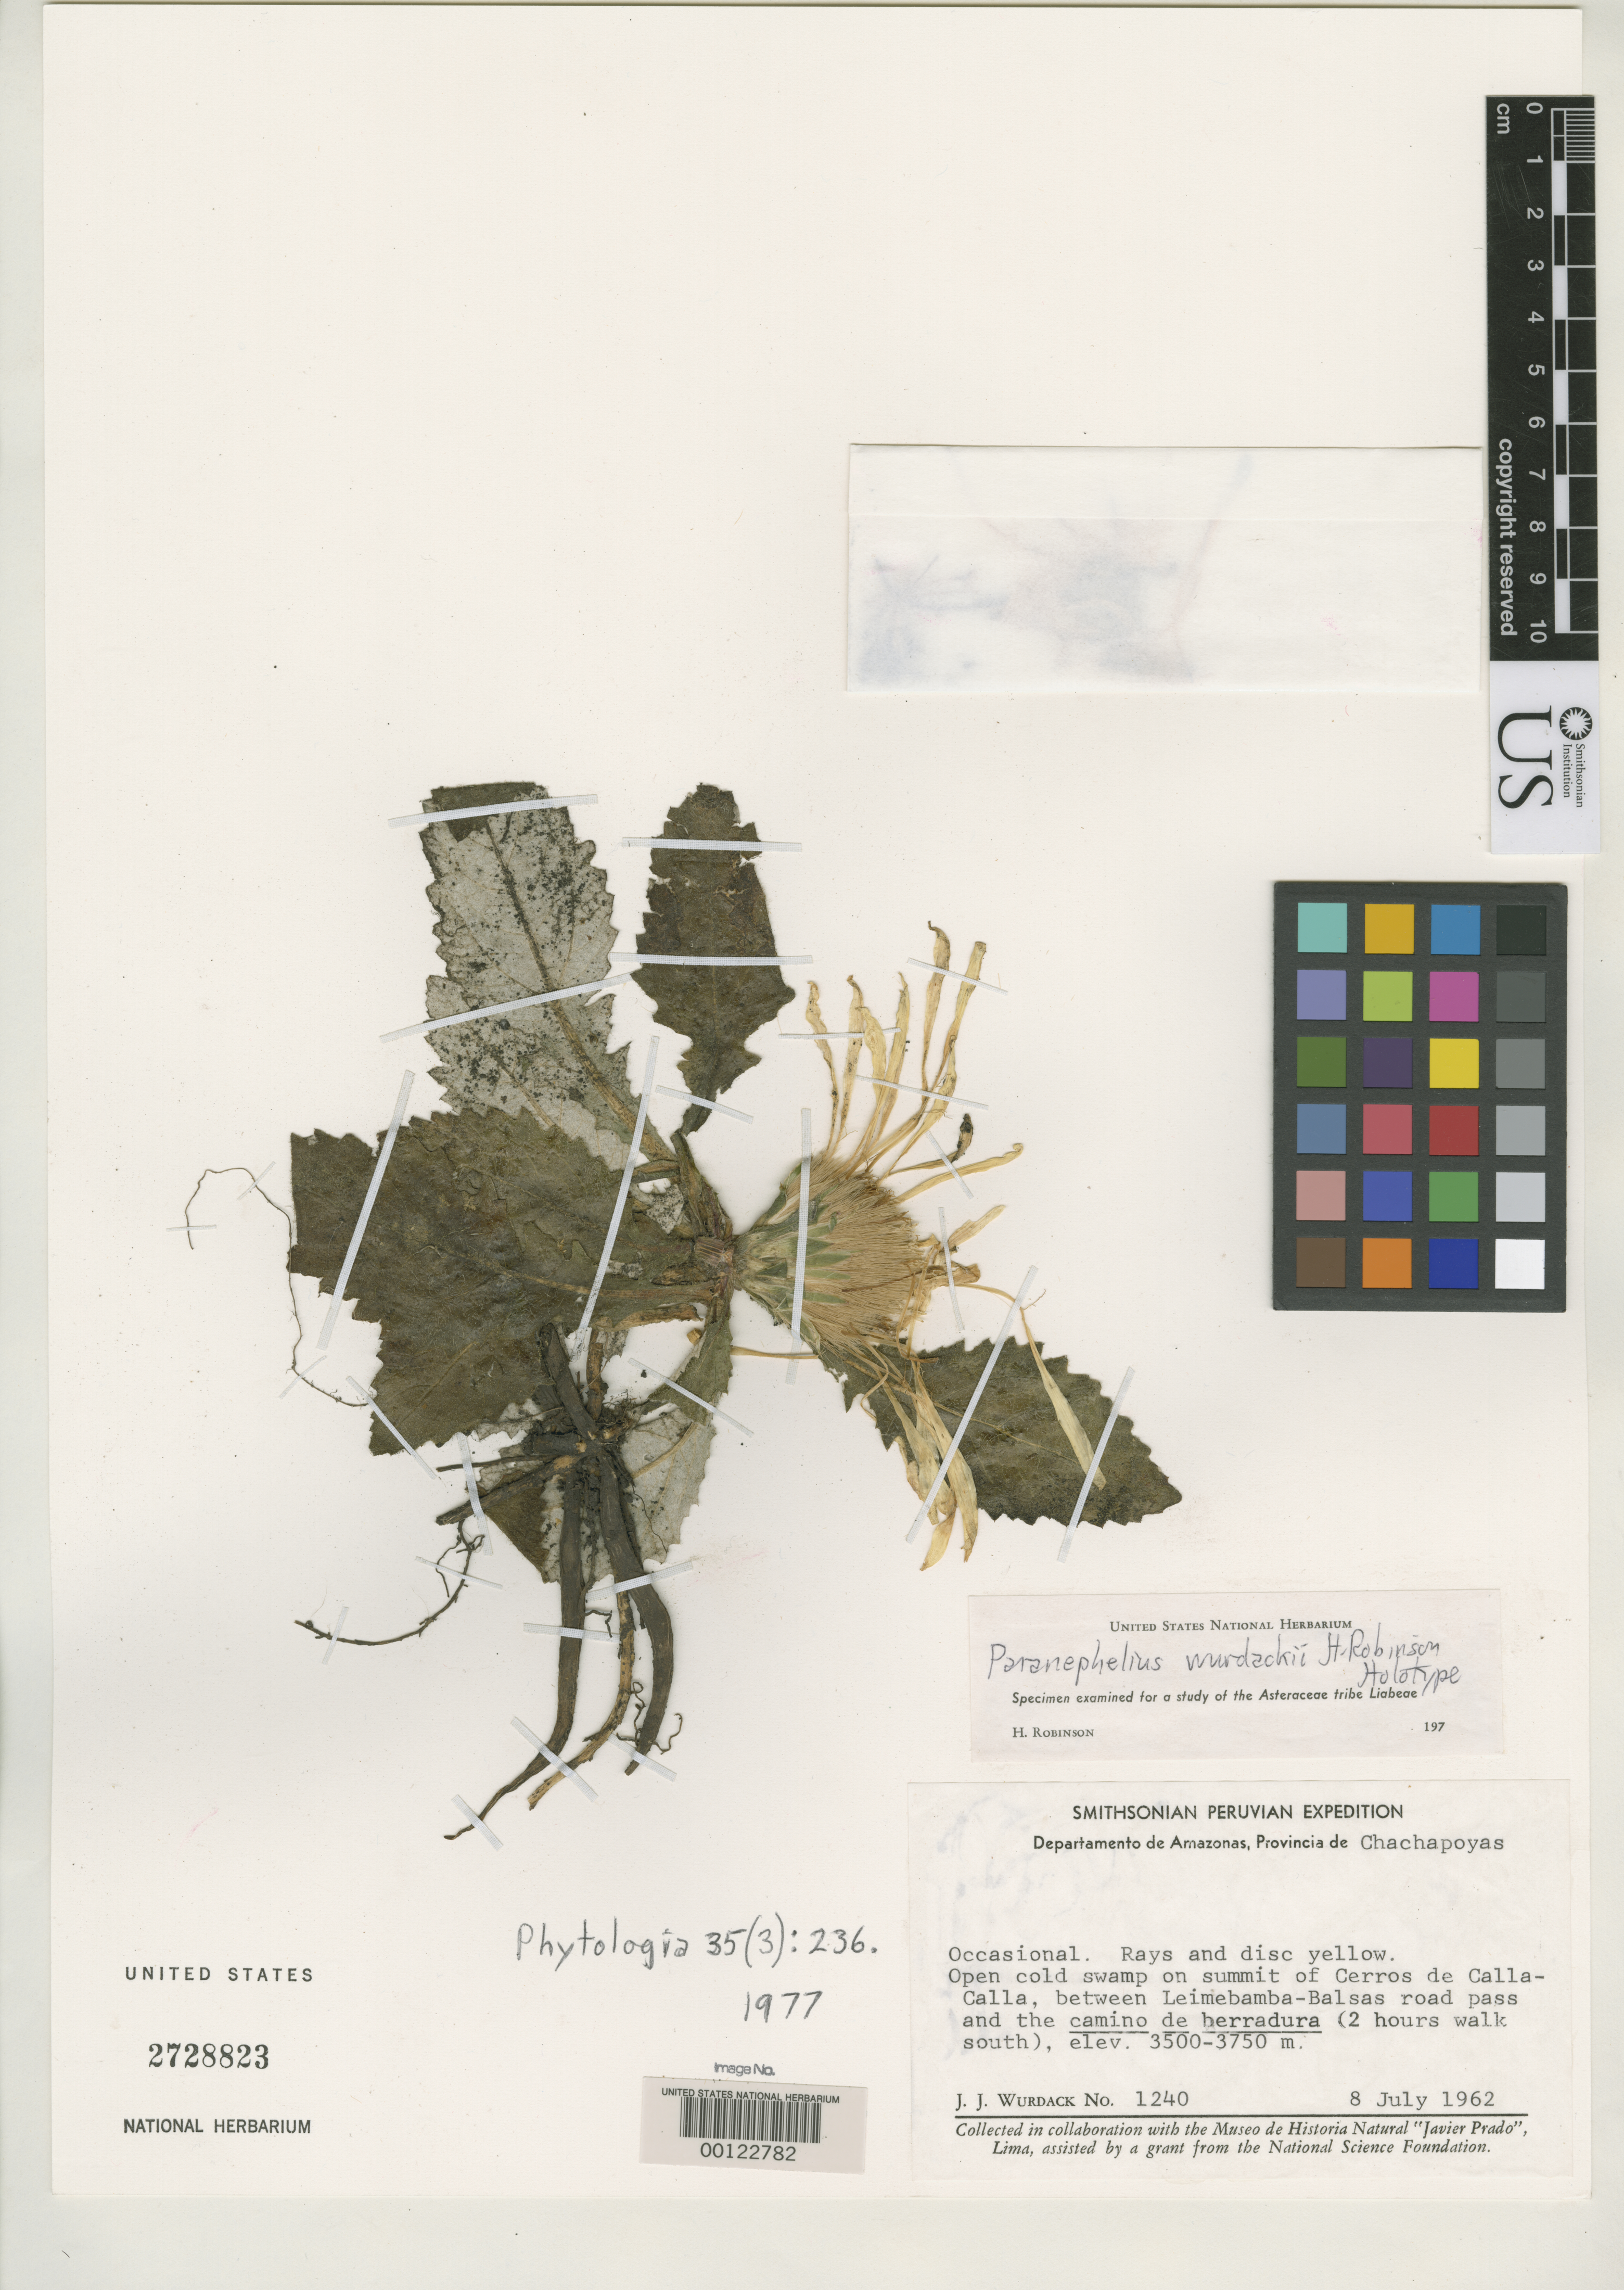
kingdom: Plantae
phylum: Tracheophyta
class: Magnoliopsida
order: Asterales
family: Asteraceae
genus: Paranephelius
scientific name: Paranephelius wurdackii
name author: H. Rob.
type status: Holotype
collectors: J. J. Wurdack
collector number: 1240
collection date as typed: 08 Jul 1962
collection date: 1962-07-08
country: Peru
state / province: Amazonas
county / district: Chachapoyas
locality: Cerros de Calla-Calla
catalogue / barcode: US 2728823